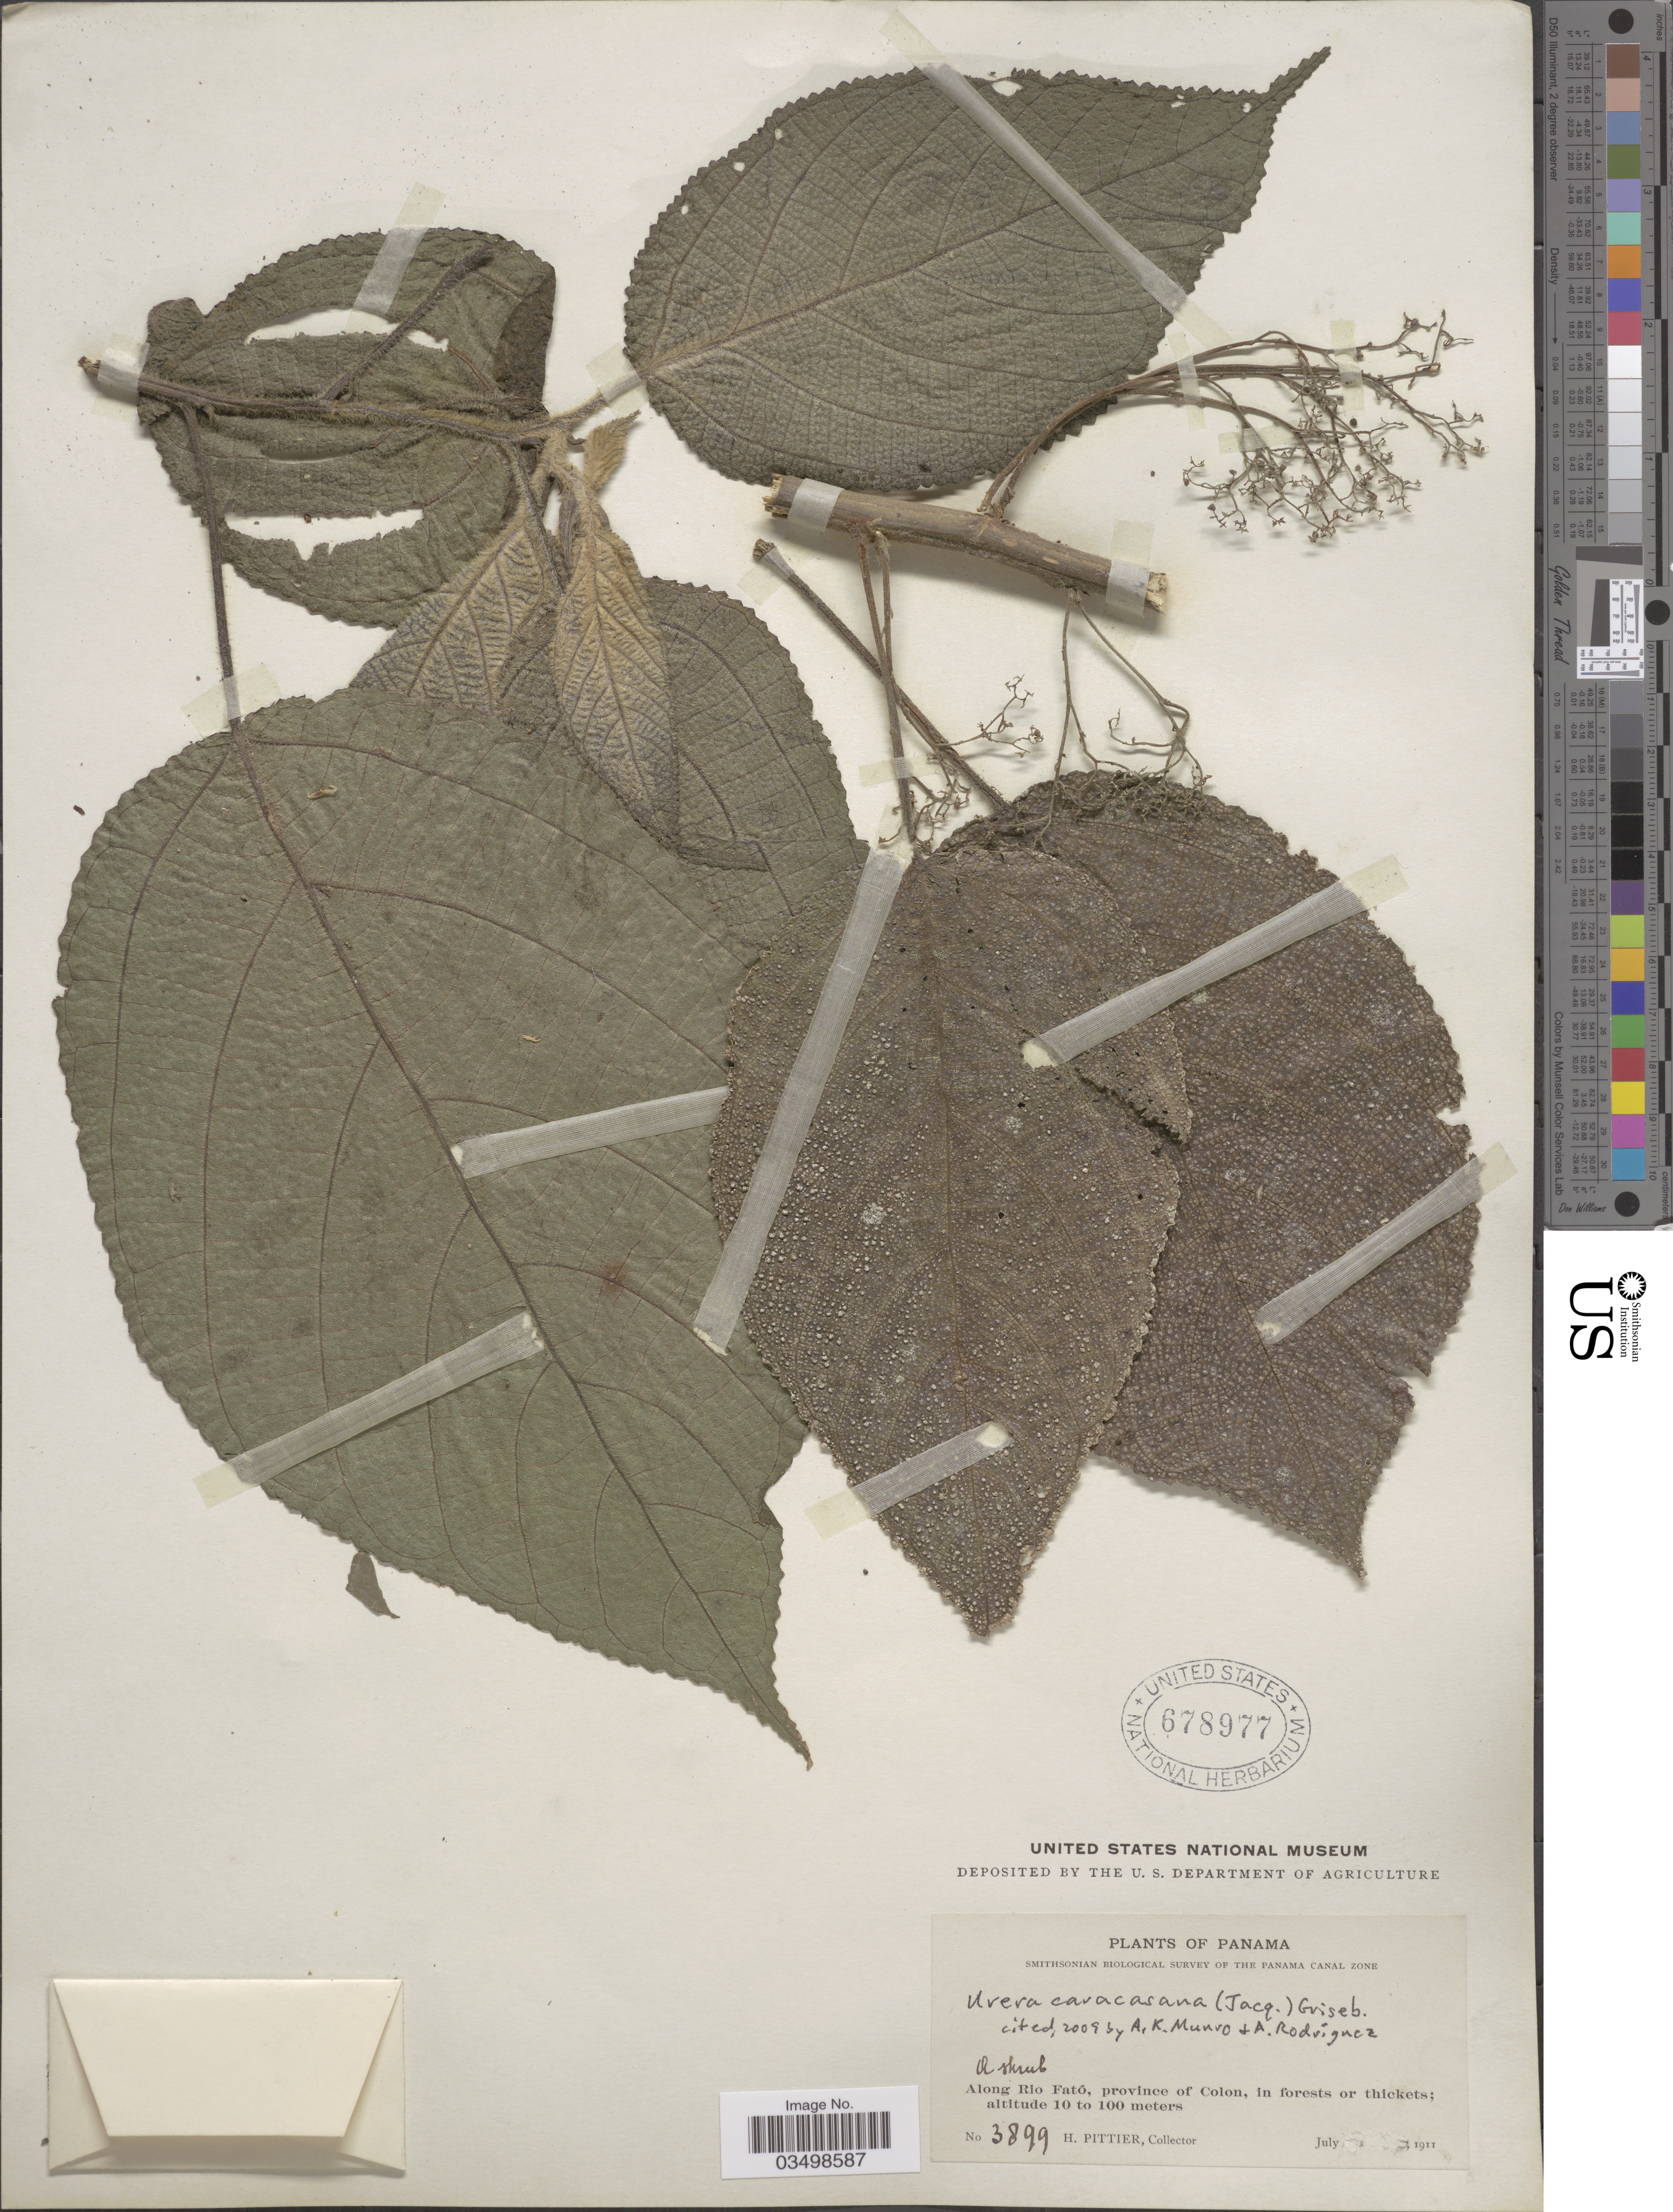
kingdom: Plantae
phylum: Tracheophyta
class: Magnoliopsida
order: Rosales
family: Urticaceae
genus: Urera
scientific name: Urera caracasana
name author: (Jacq.) Gaudich. ex Griseb.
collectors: H. F. Pittier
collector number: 3899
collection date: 1911-07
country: Panama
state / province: Colón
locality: The Panama Canal Zone. Along Rio Fató, in forests or thickets.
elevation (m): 10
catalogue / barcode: US 678977